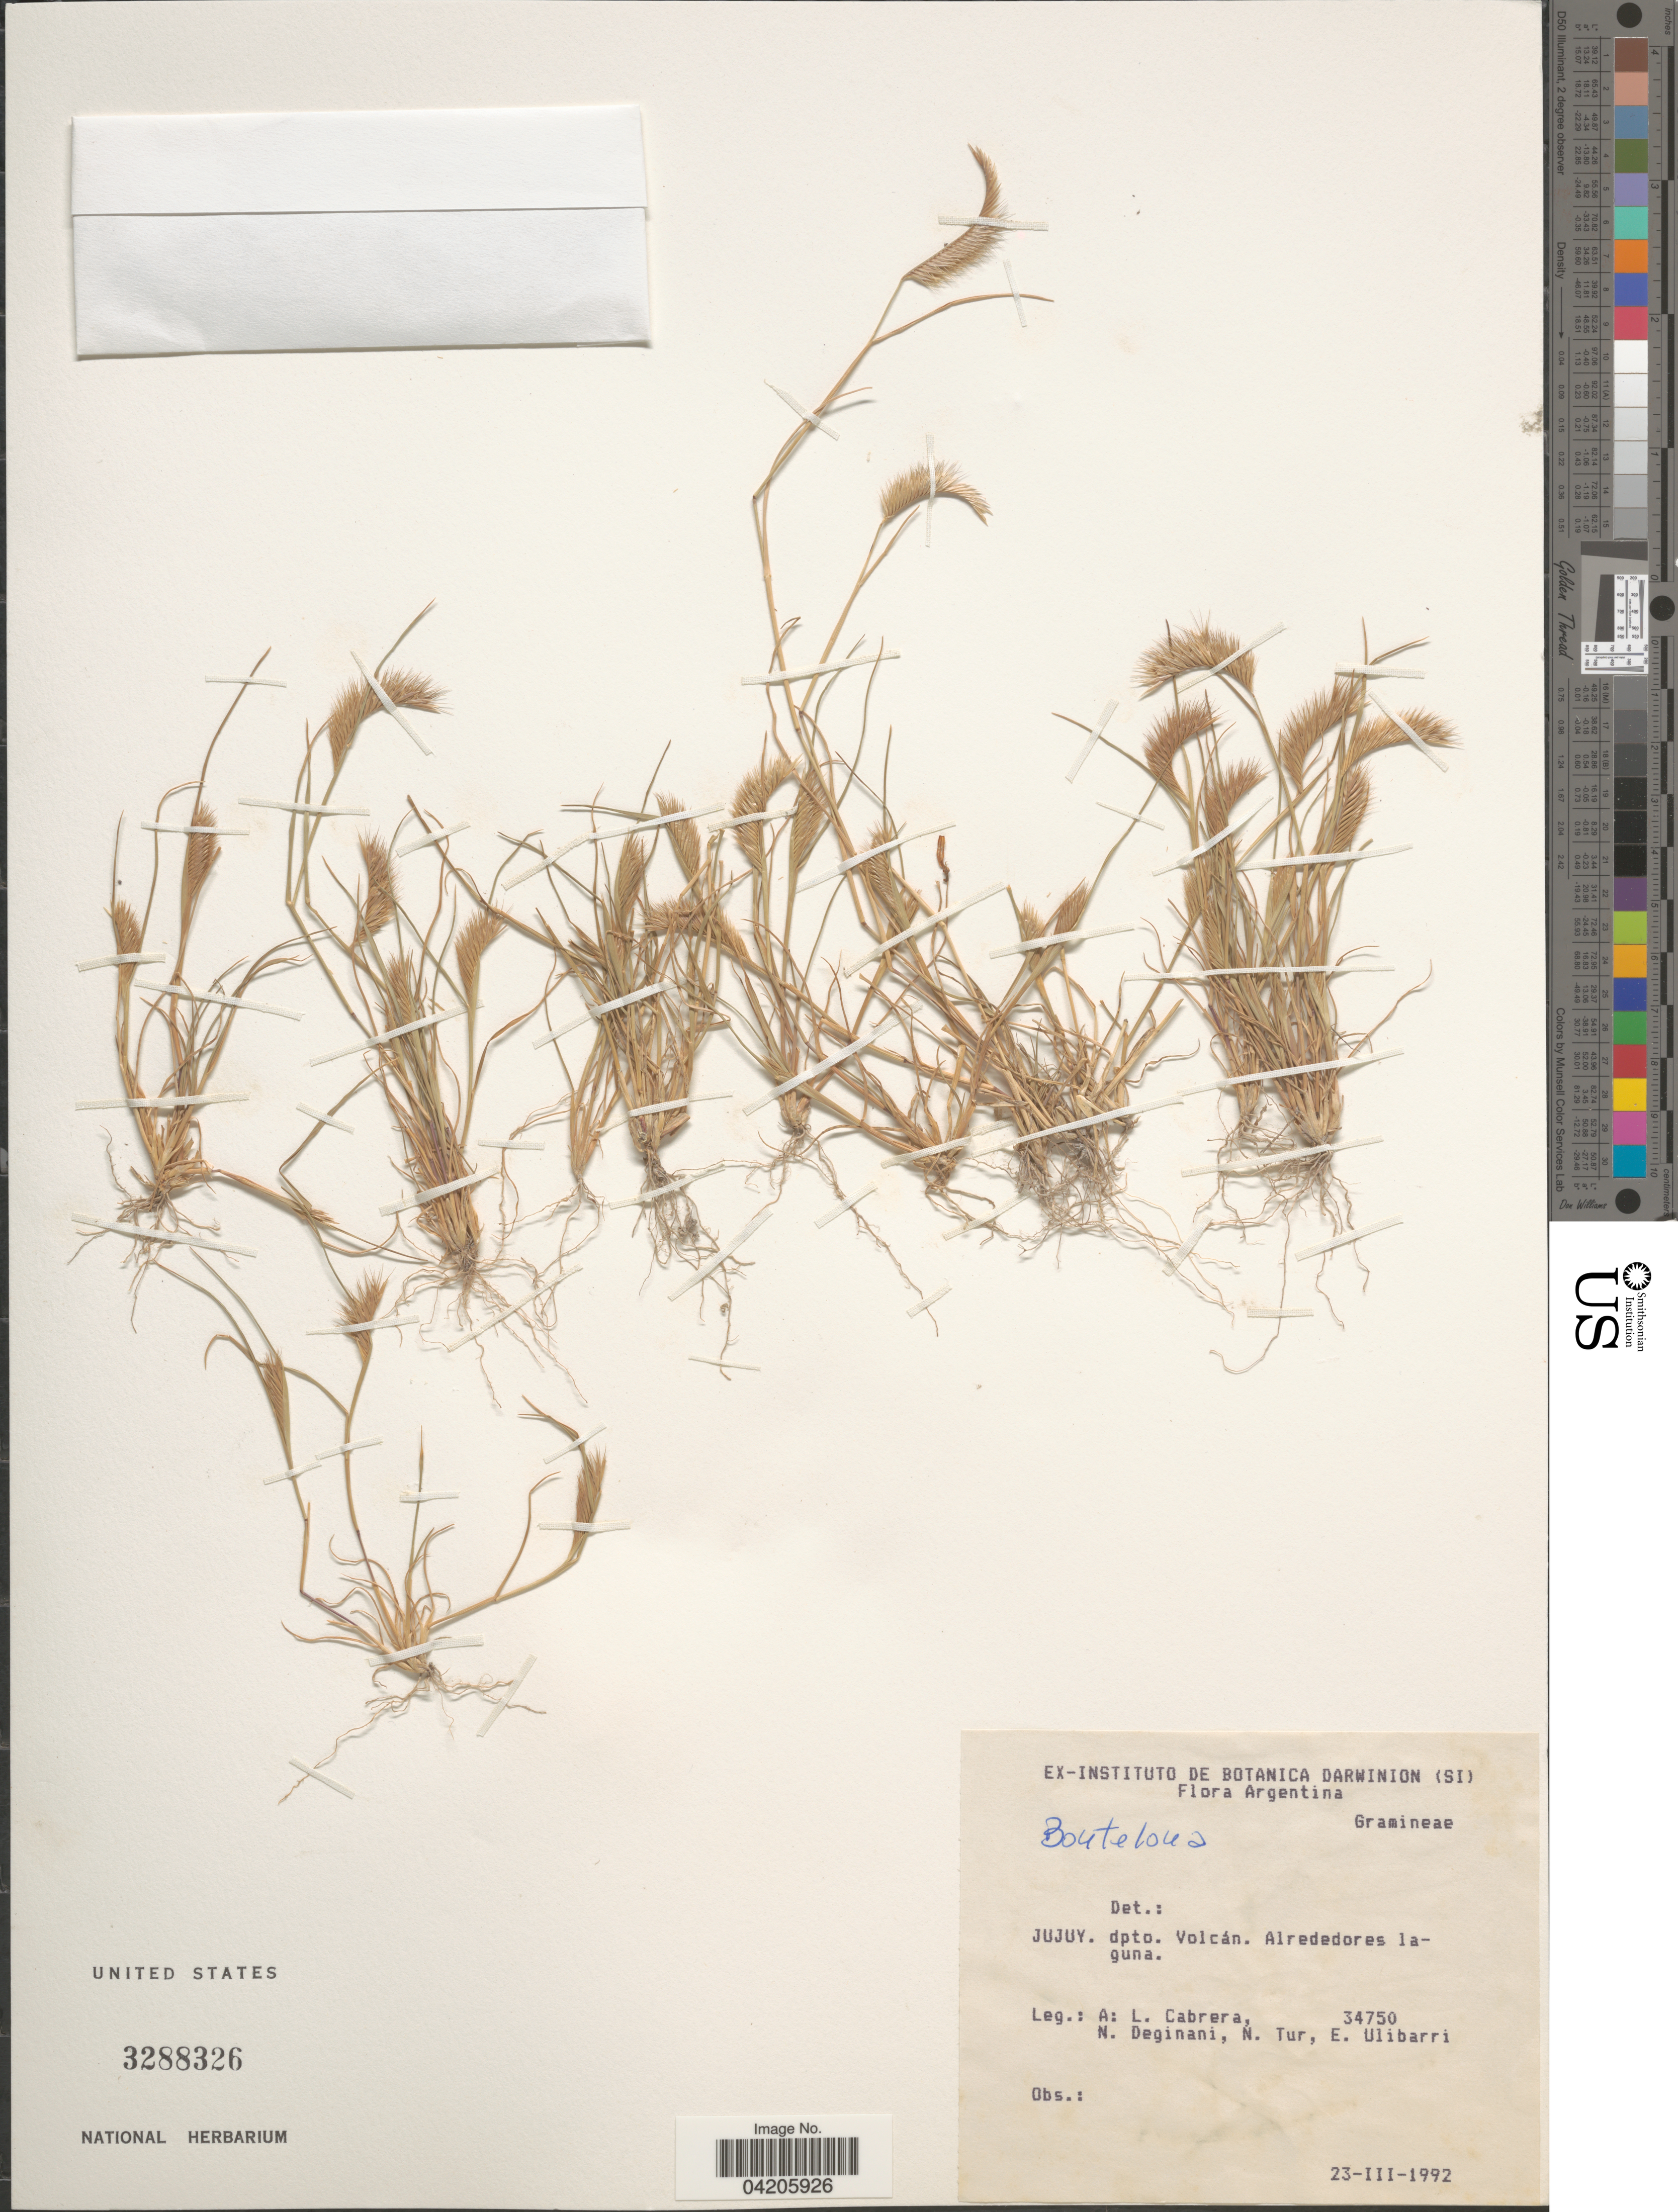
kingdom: Plantae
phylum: Tracheophyta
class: Liliopsida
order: Poales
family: Poaceae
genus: Bouteloua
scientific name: Bouteloua sp.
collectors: A. L. Cabrera, N. Deginani, N. Tur & E. Ulibarri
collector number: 34750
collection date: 1992-03-23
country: Argentina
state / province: Jujuy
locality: Dpto. Volcán. Alrededores laguna.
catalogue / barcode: US 3288326